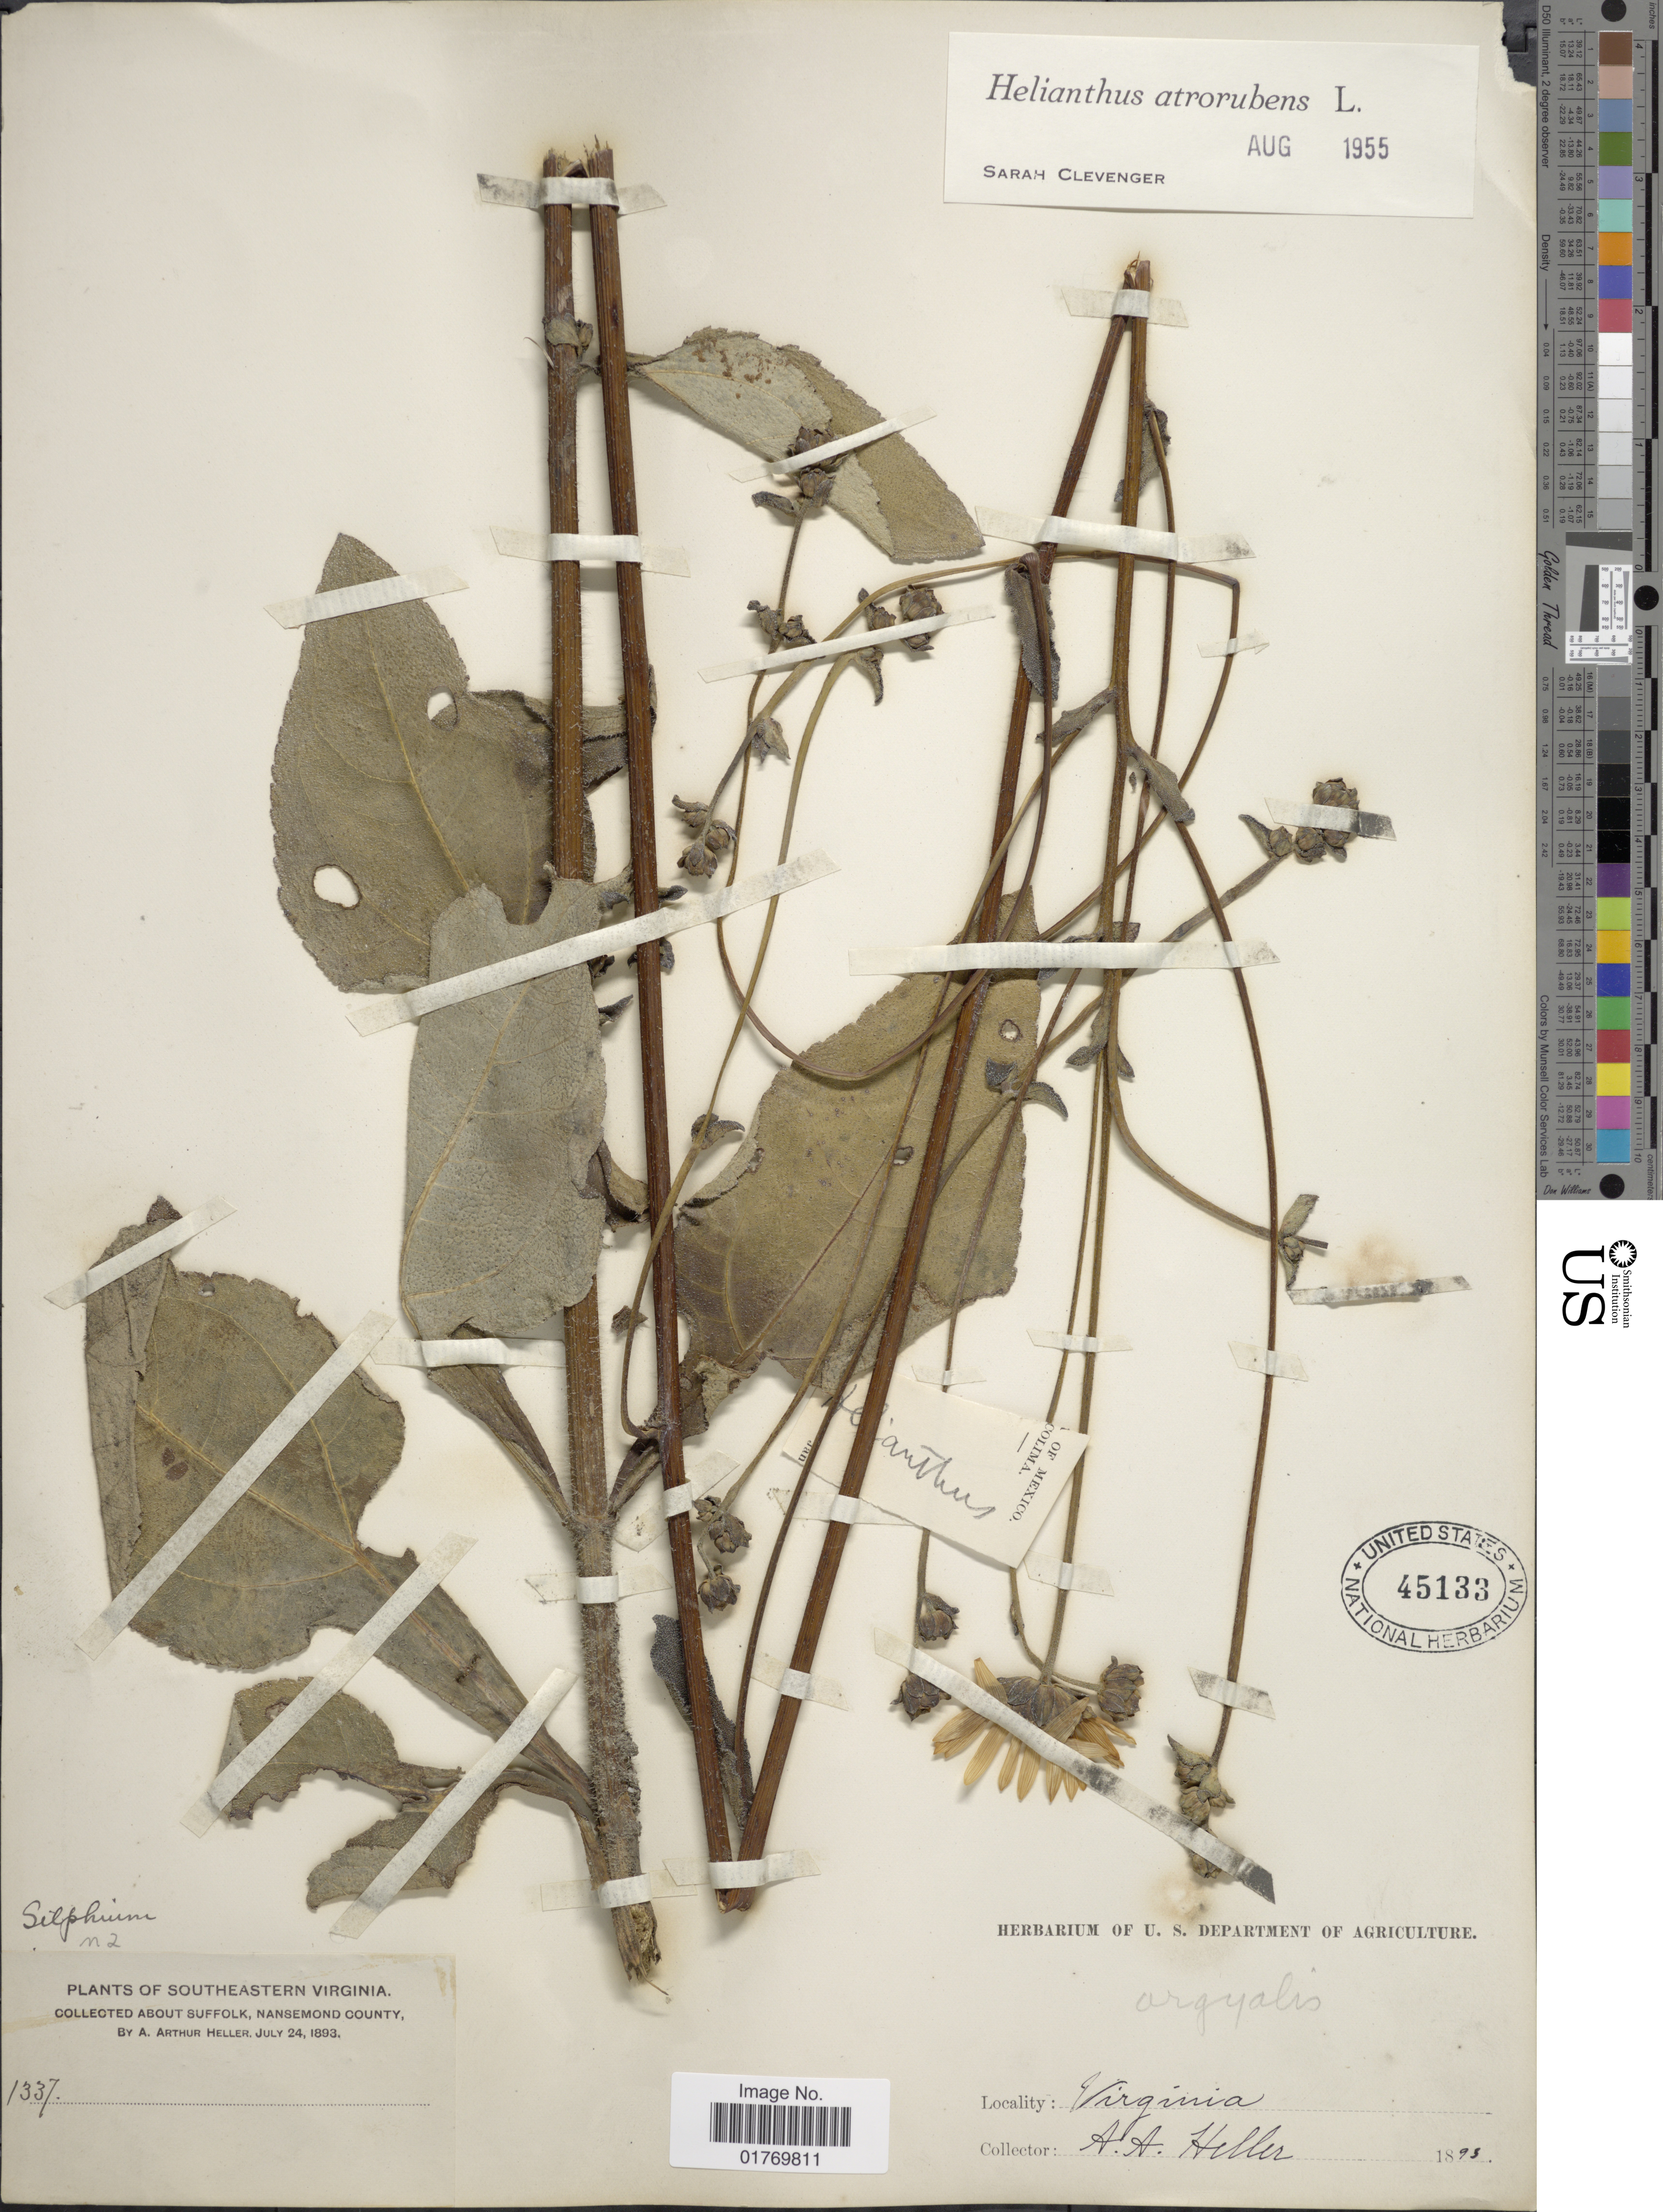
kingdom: Plantae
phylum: Tracheophyta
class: Magnoliopsida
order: Asterales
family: Asteraceae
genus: Helianthus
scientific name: Helianthus atrorubens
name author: L.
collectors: A. A. Heller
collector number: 1337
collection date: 1893-07-24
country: United States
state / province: Virginia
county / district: City of Suffolk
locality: Southeastern Virginia, About Suffolk, Nansemond County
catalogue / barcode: US 45133